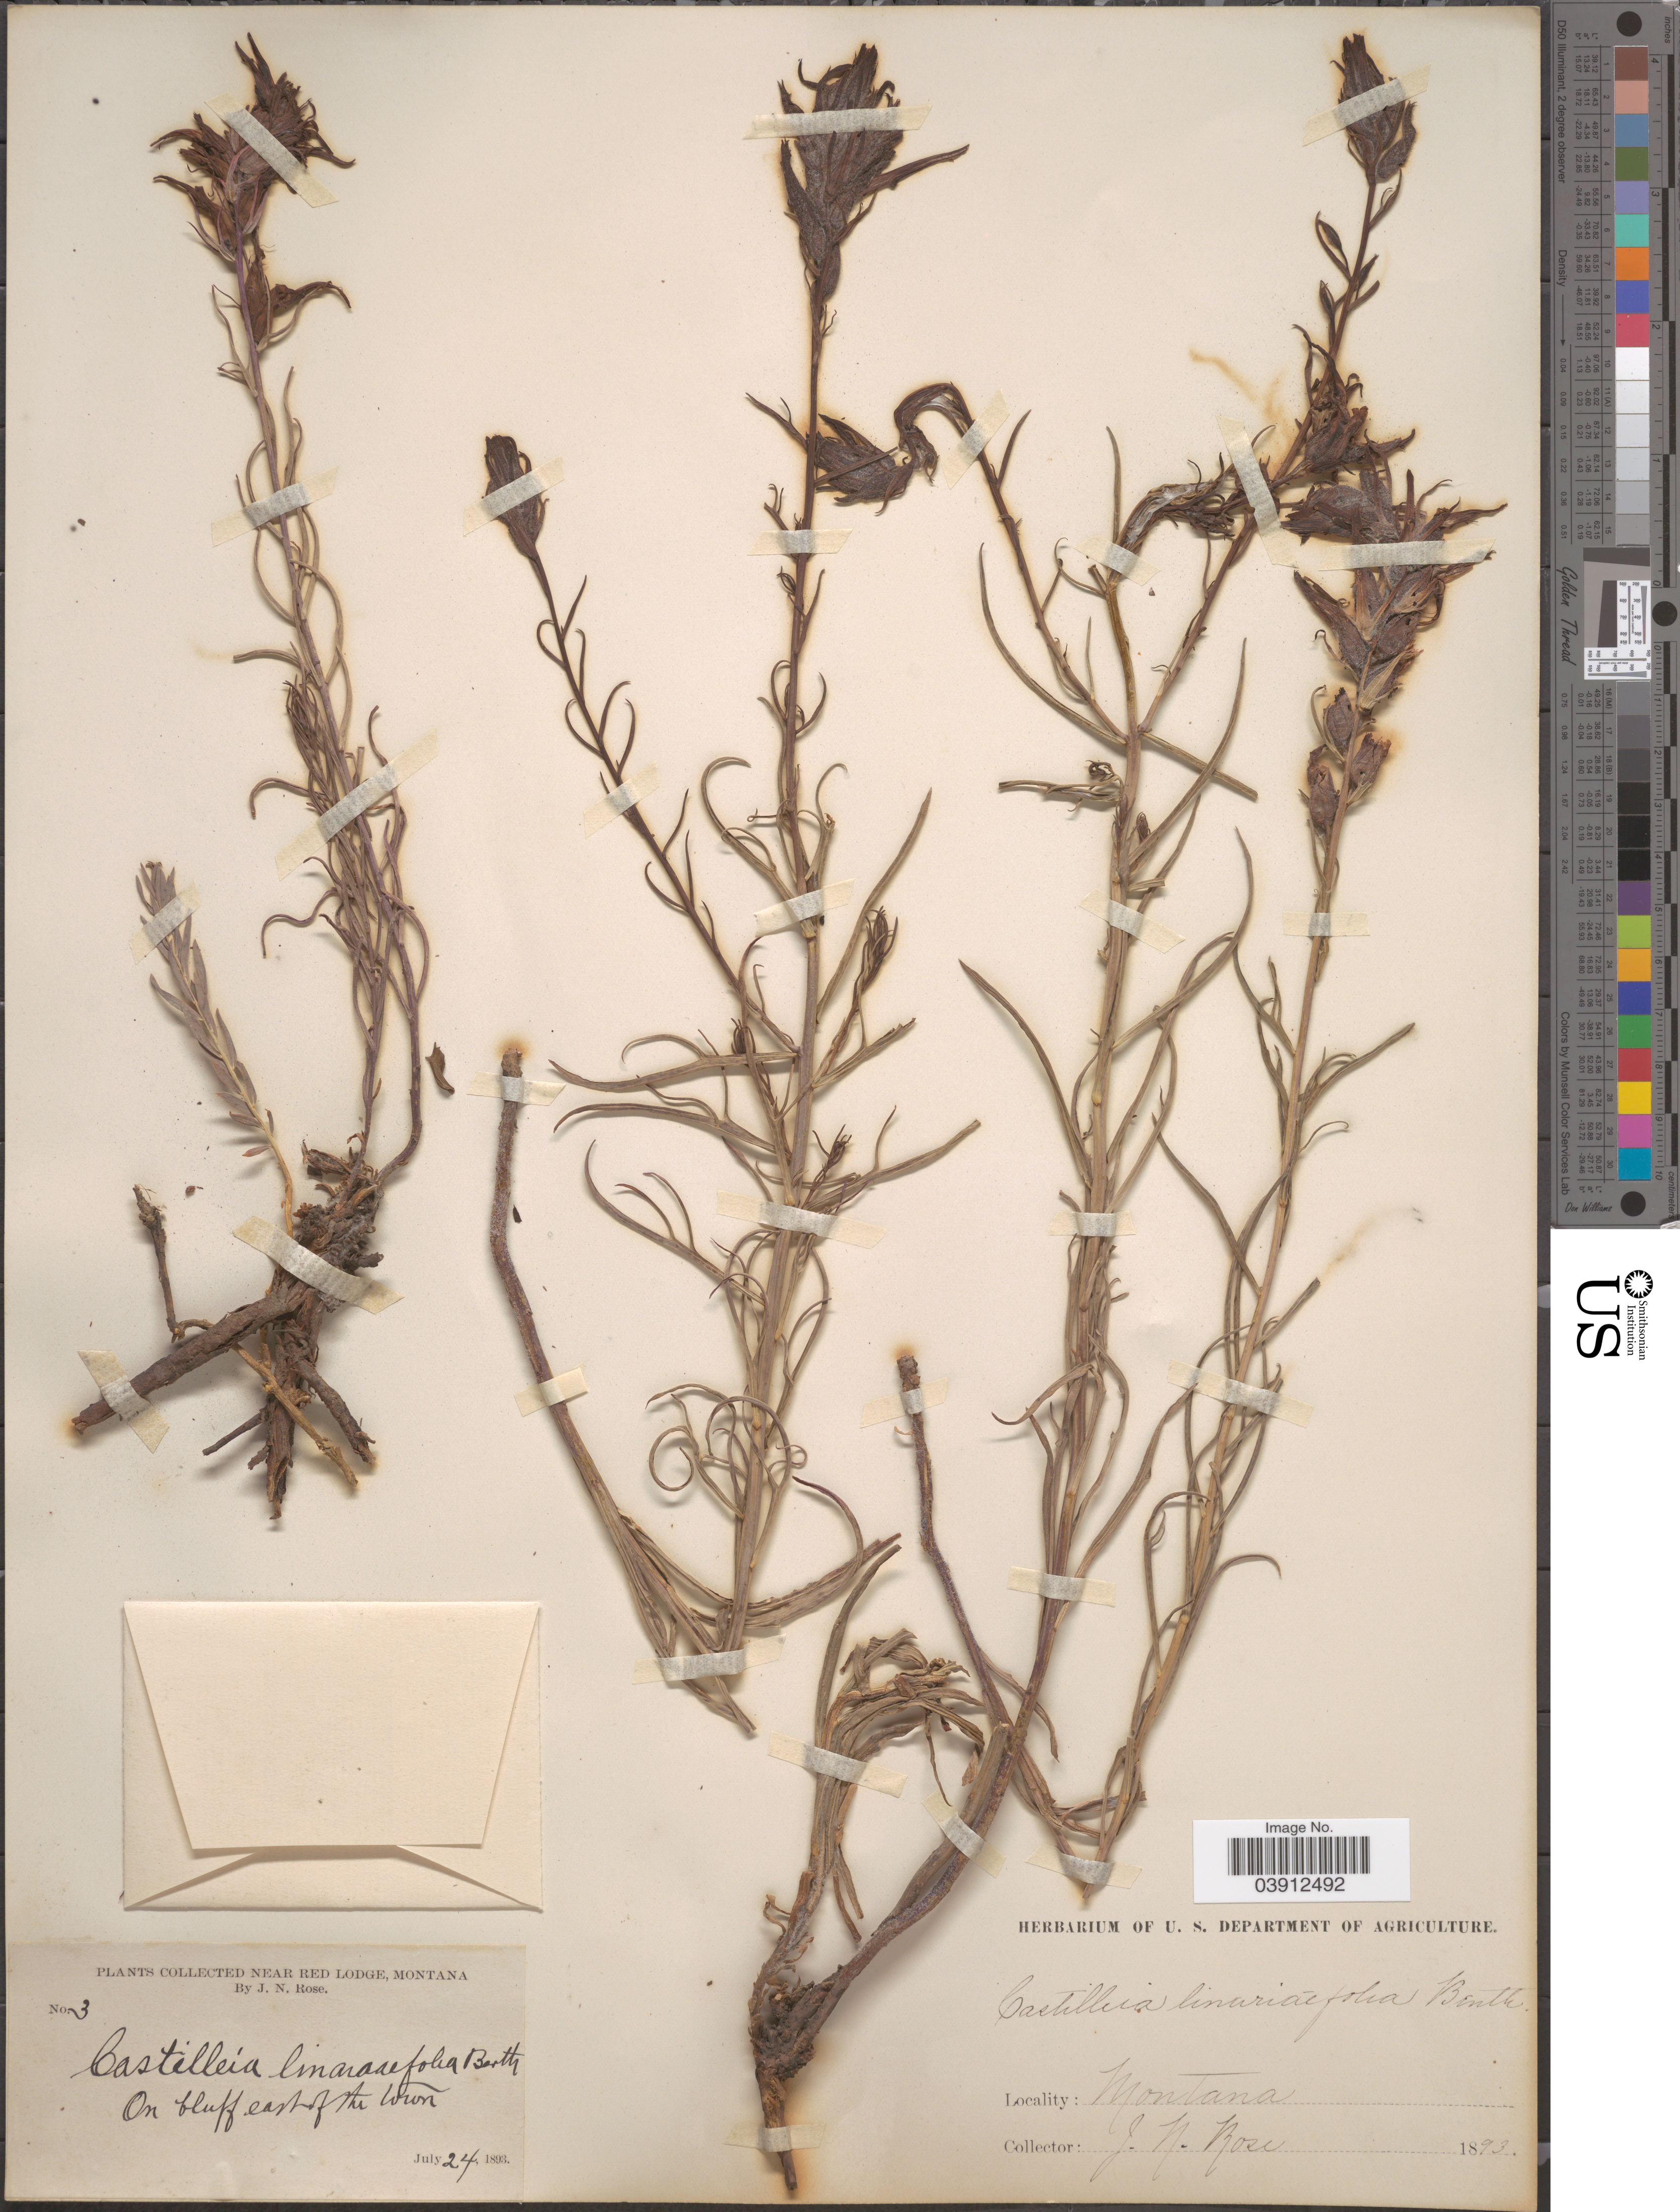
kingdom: Plantae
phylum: Tracheophyta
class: Magnoliopsida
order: Lamiales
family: Orobanchaceae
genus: Castilleja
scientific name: Castilleja linariifolia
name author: Benth.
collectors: J. N. Rose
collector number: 3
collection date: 1893-07-24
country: United States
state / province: Montana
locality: Near Red Lodge. On bluff east of the town.